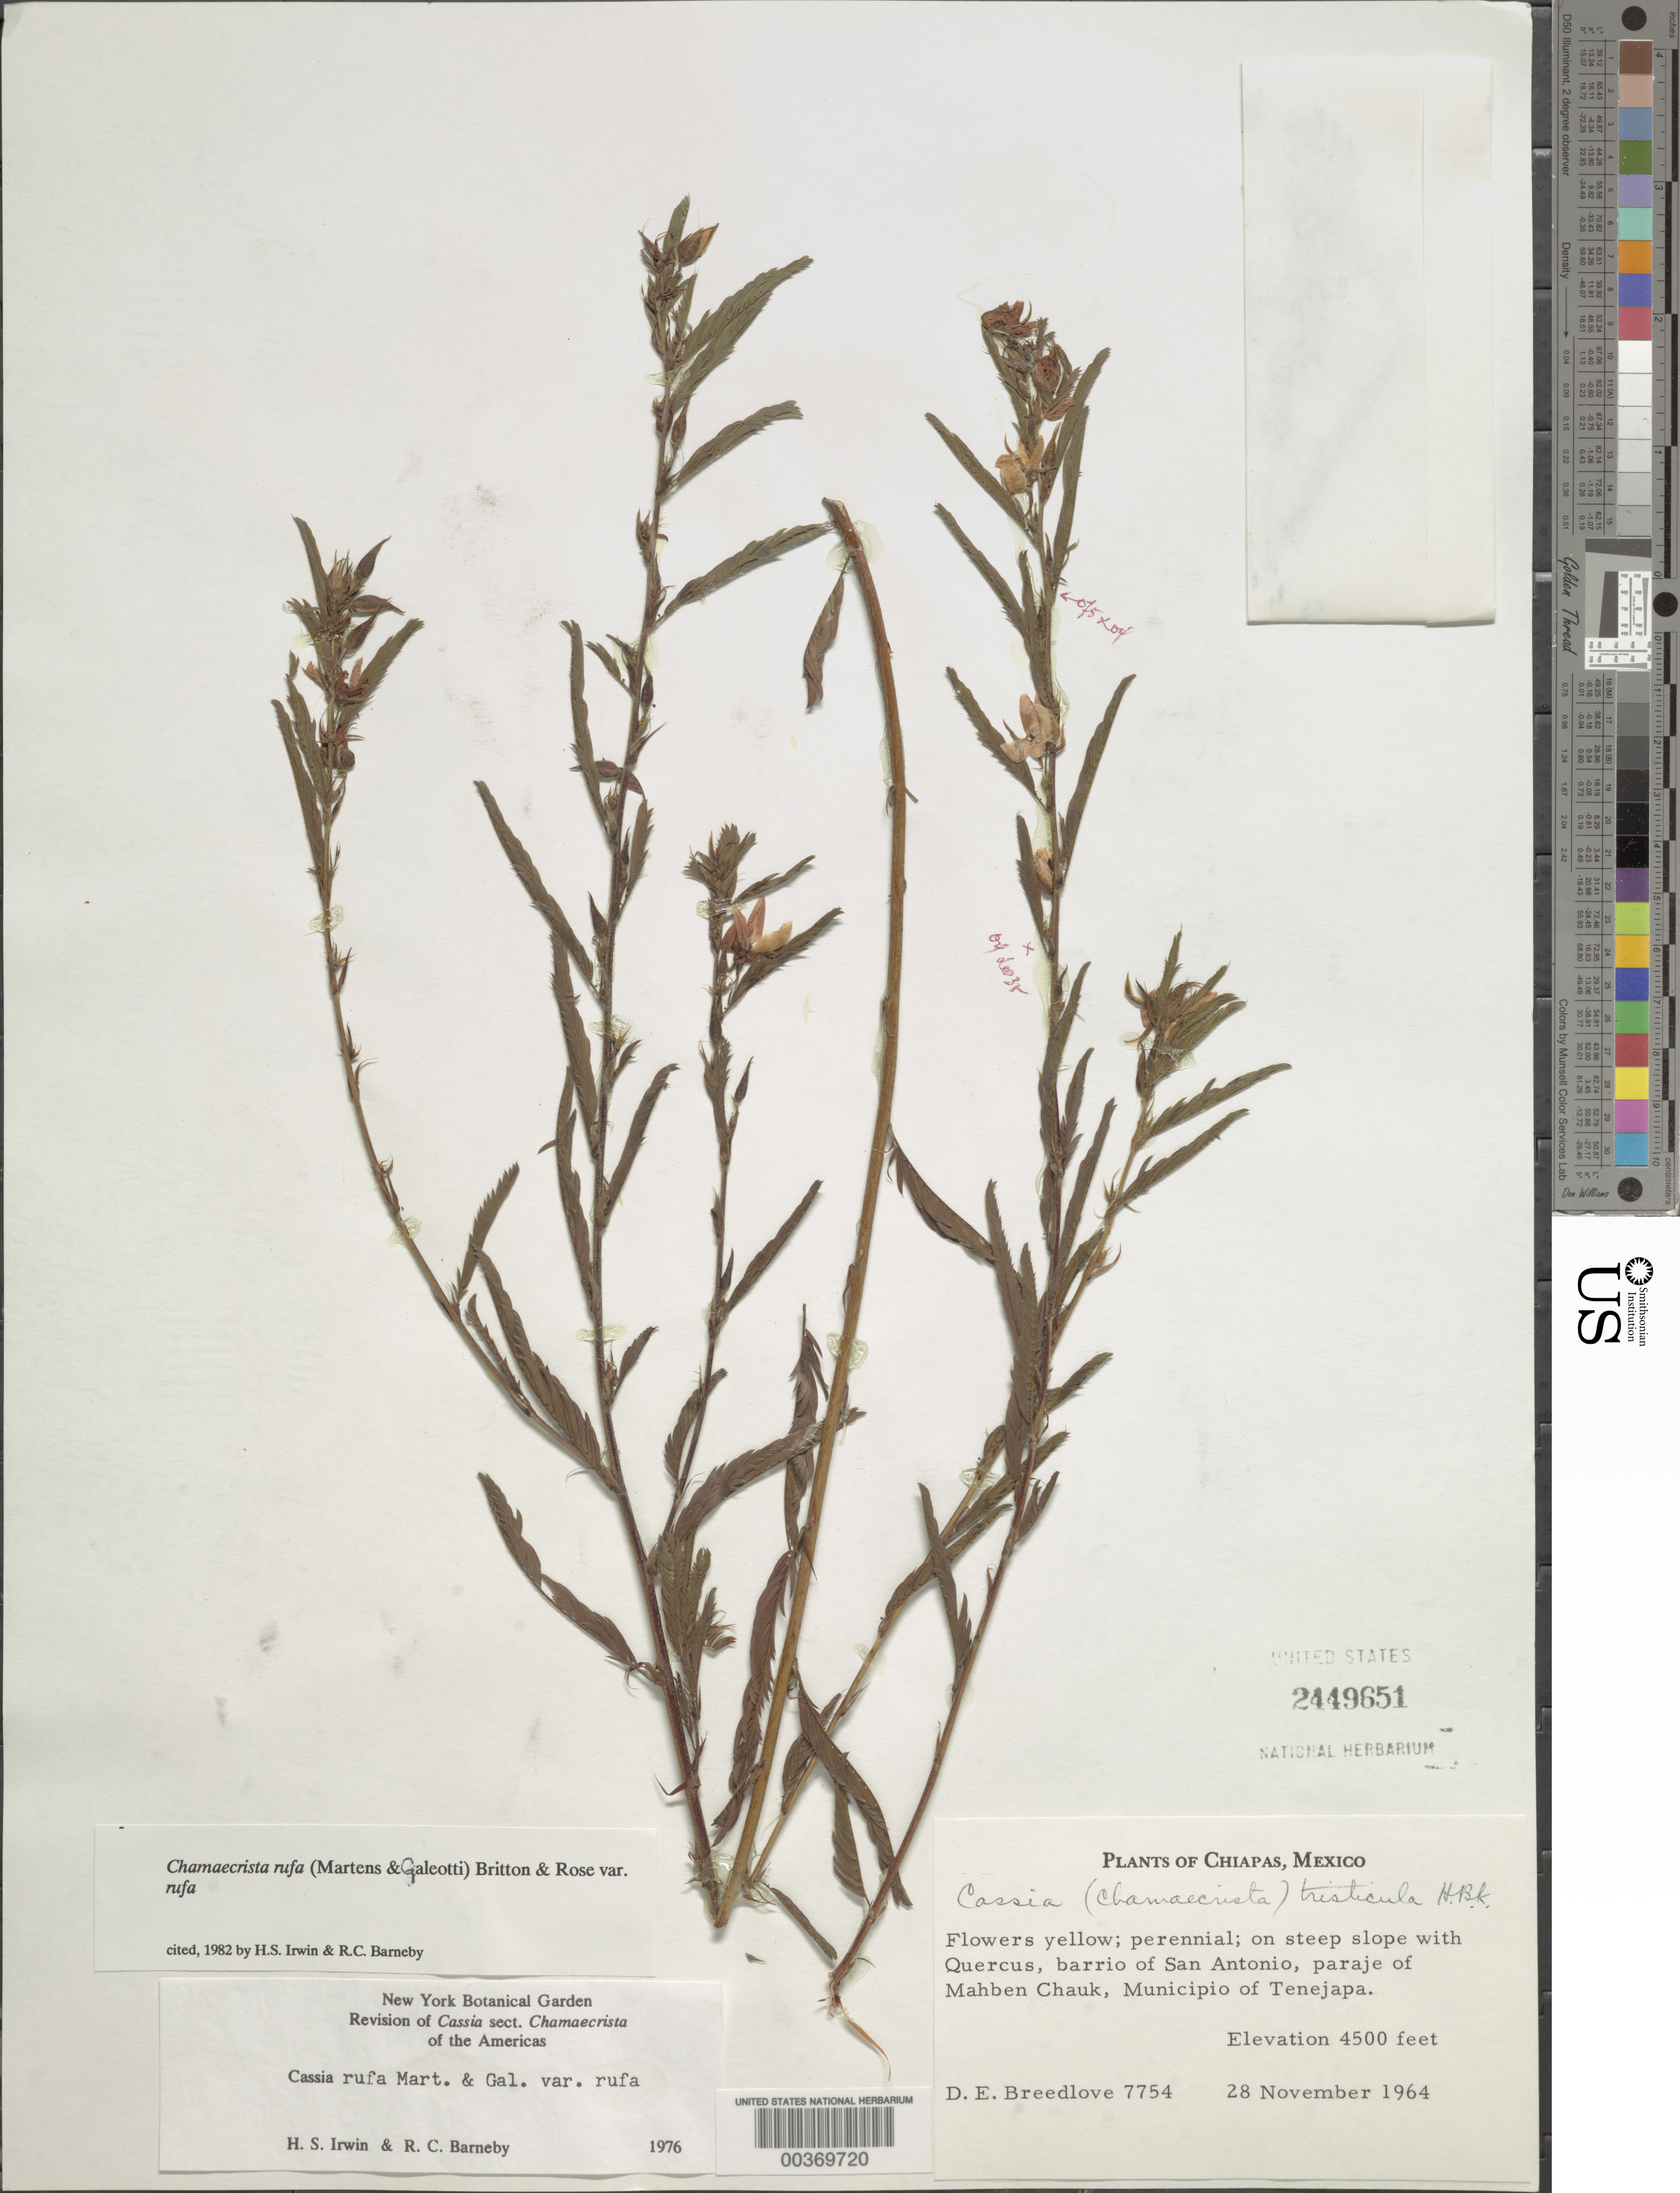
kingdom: Plantae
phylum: Tracheophyta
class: Magnoliopsida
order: Fabales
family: Fabaceae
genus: Chamaecrista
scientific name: Chamaecrista rufa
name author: Britton & Rose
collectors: D. E. Breedlove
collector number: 7754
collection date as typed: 28 Nov 1964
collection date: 1964-11-28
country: Mexico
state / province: Chiapas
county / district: Tenejapa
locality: Barrio of San Antonio, paraje of Mahben Chauk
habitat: Steep slope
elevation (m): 1372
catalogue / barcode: US 2449651